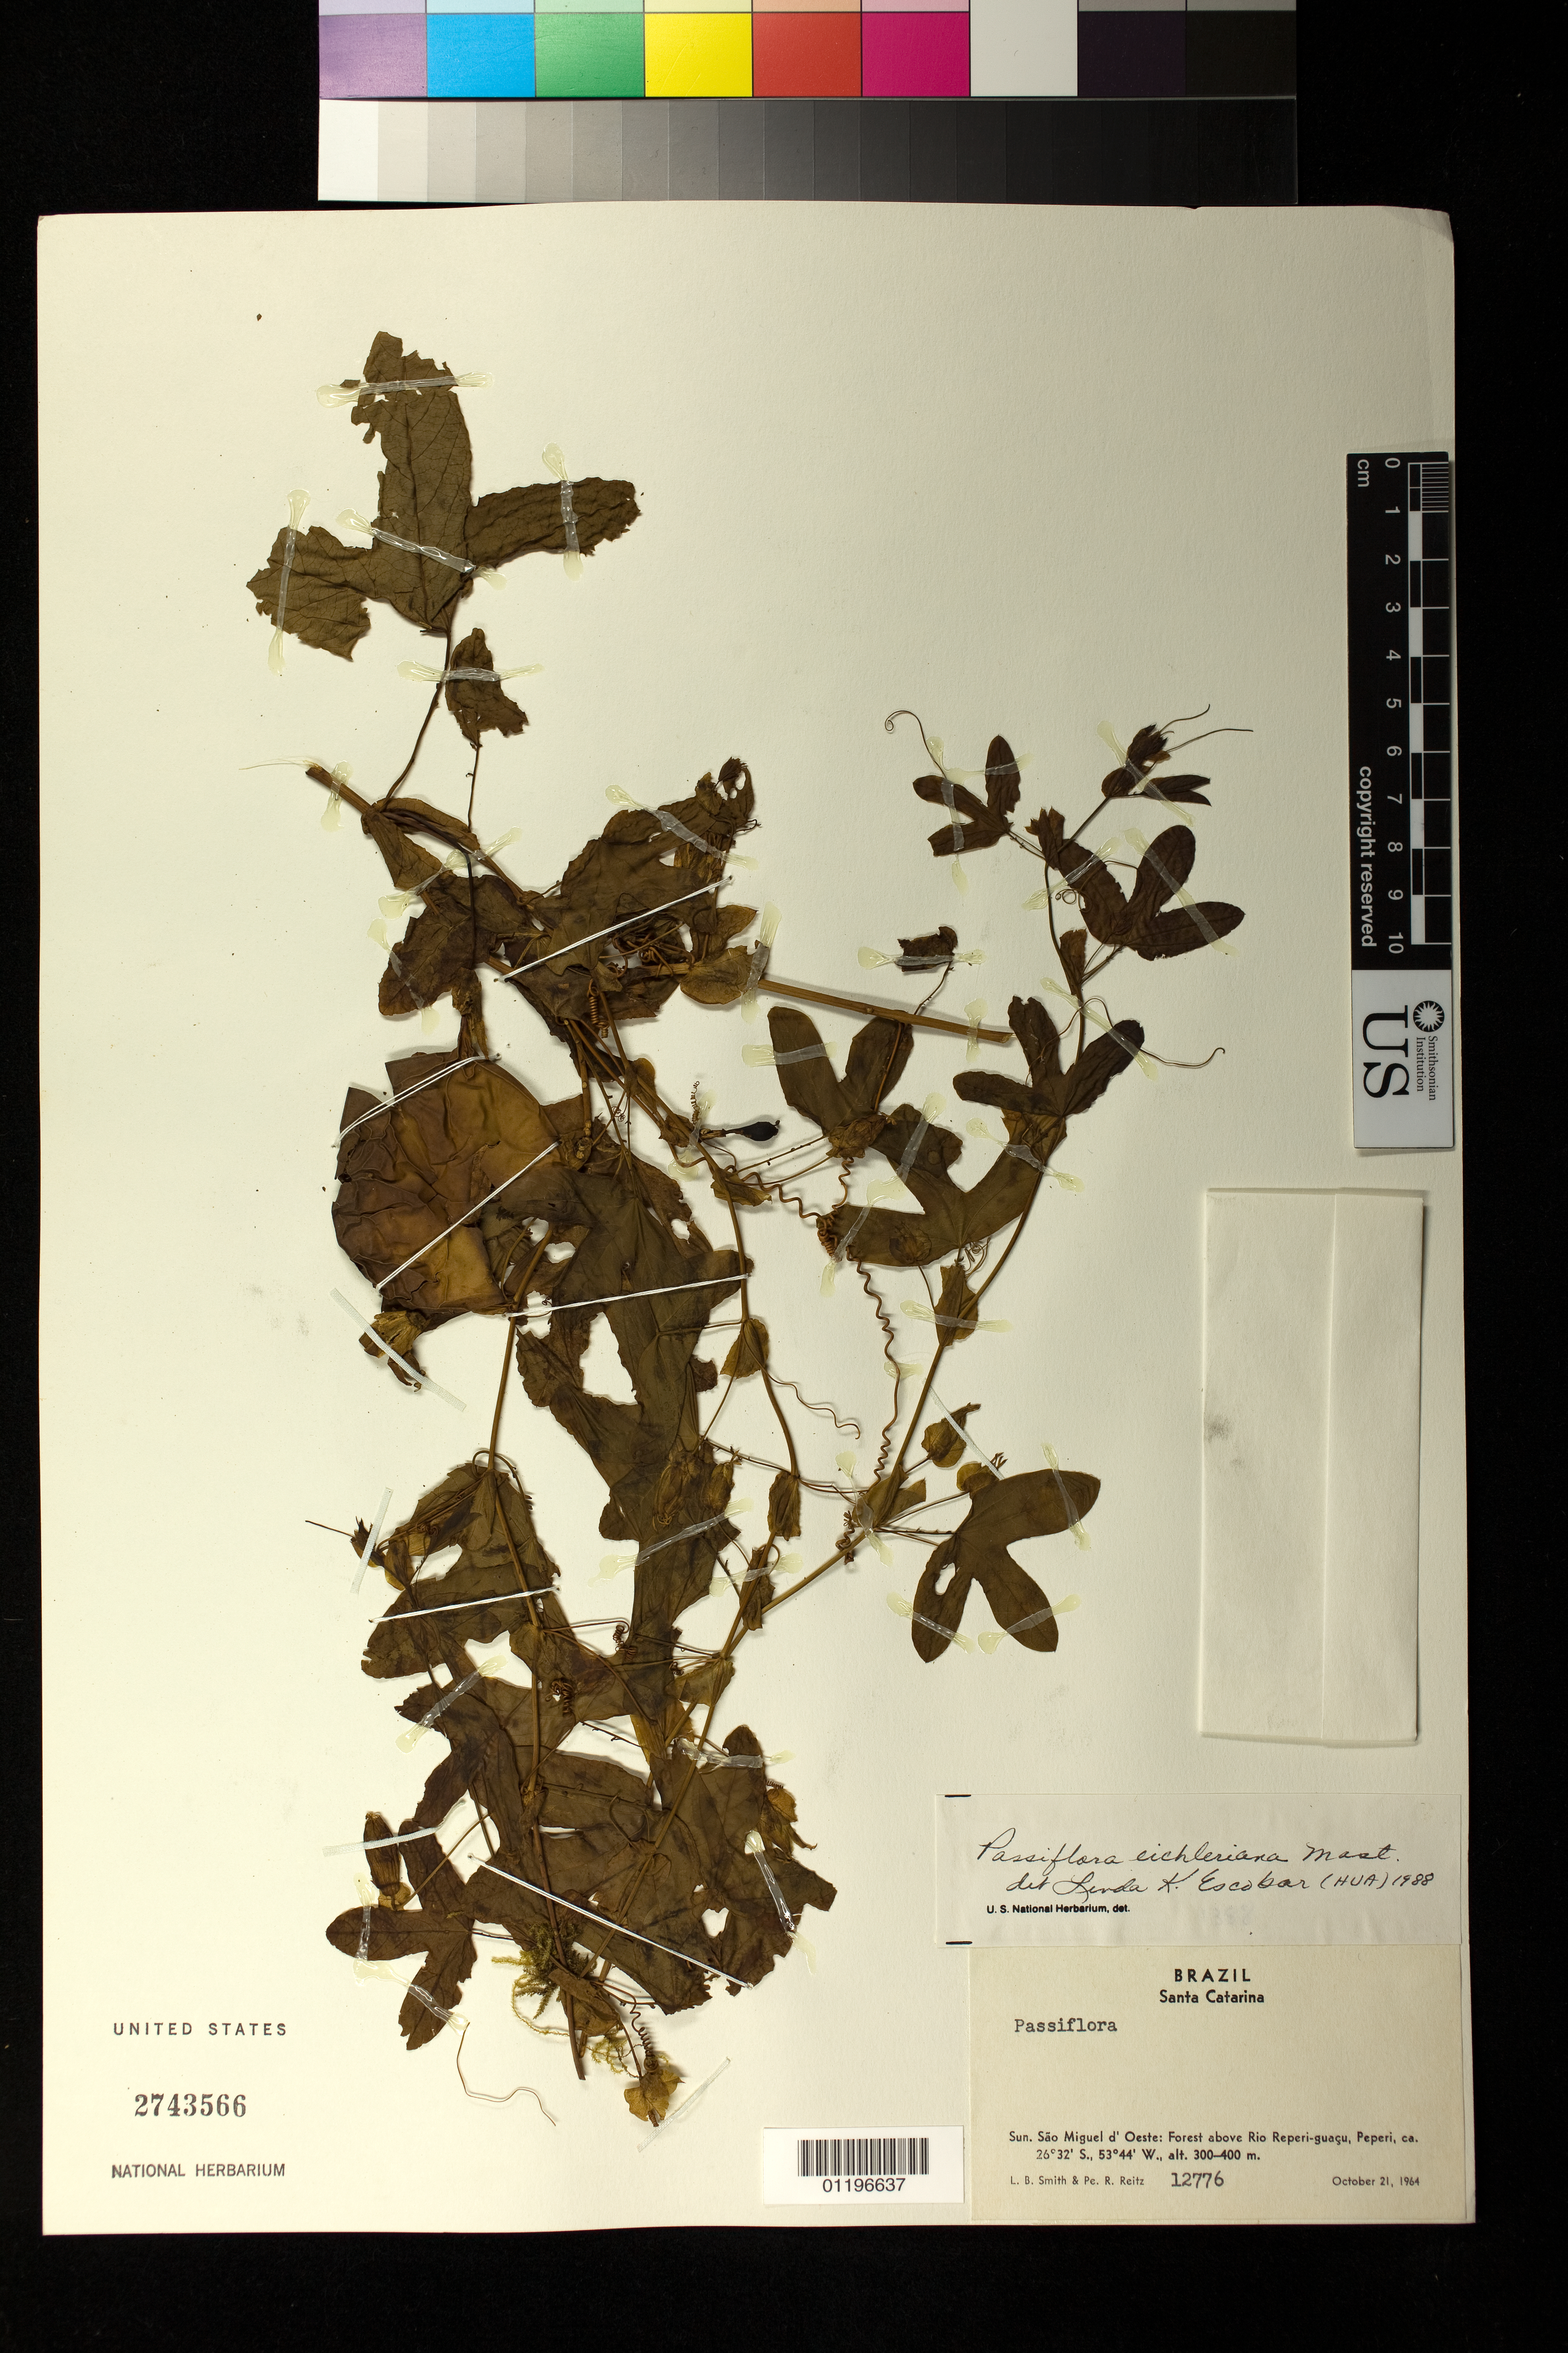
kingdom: Plantae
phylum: Tracheophyta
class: Magnoliopsida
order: Malpighiales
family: Passifloraceae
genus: Passiflora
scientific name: Passiflora eichleriana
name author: Mast.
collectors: L. Smith & R. Reitz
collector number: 12776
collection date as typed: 21 Oct 1964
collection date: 1964-10-21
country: Brazil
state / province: Santa Catarina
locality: Sun. Sao Miguel d'Oeste: Forest above Rio Reperi-guaca, Peperi,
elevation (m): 300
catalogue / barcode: US 2743566